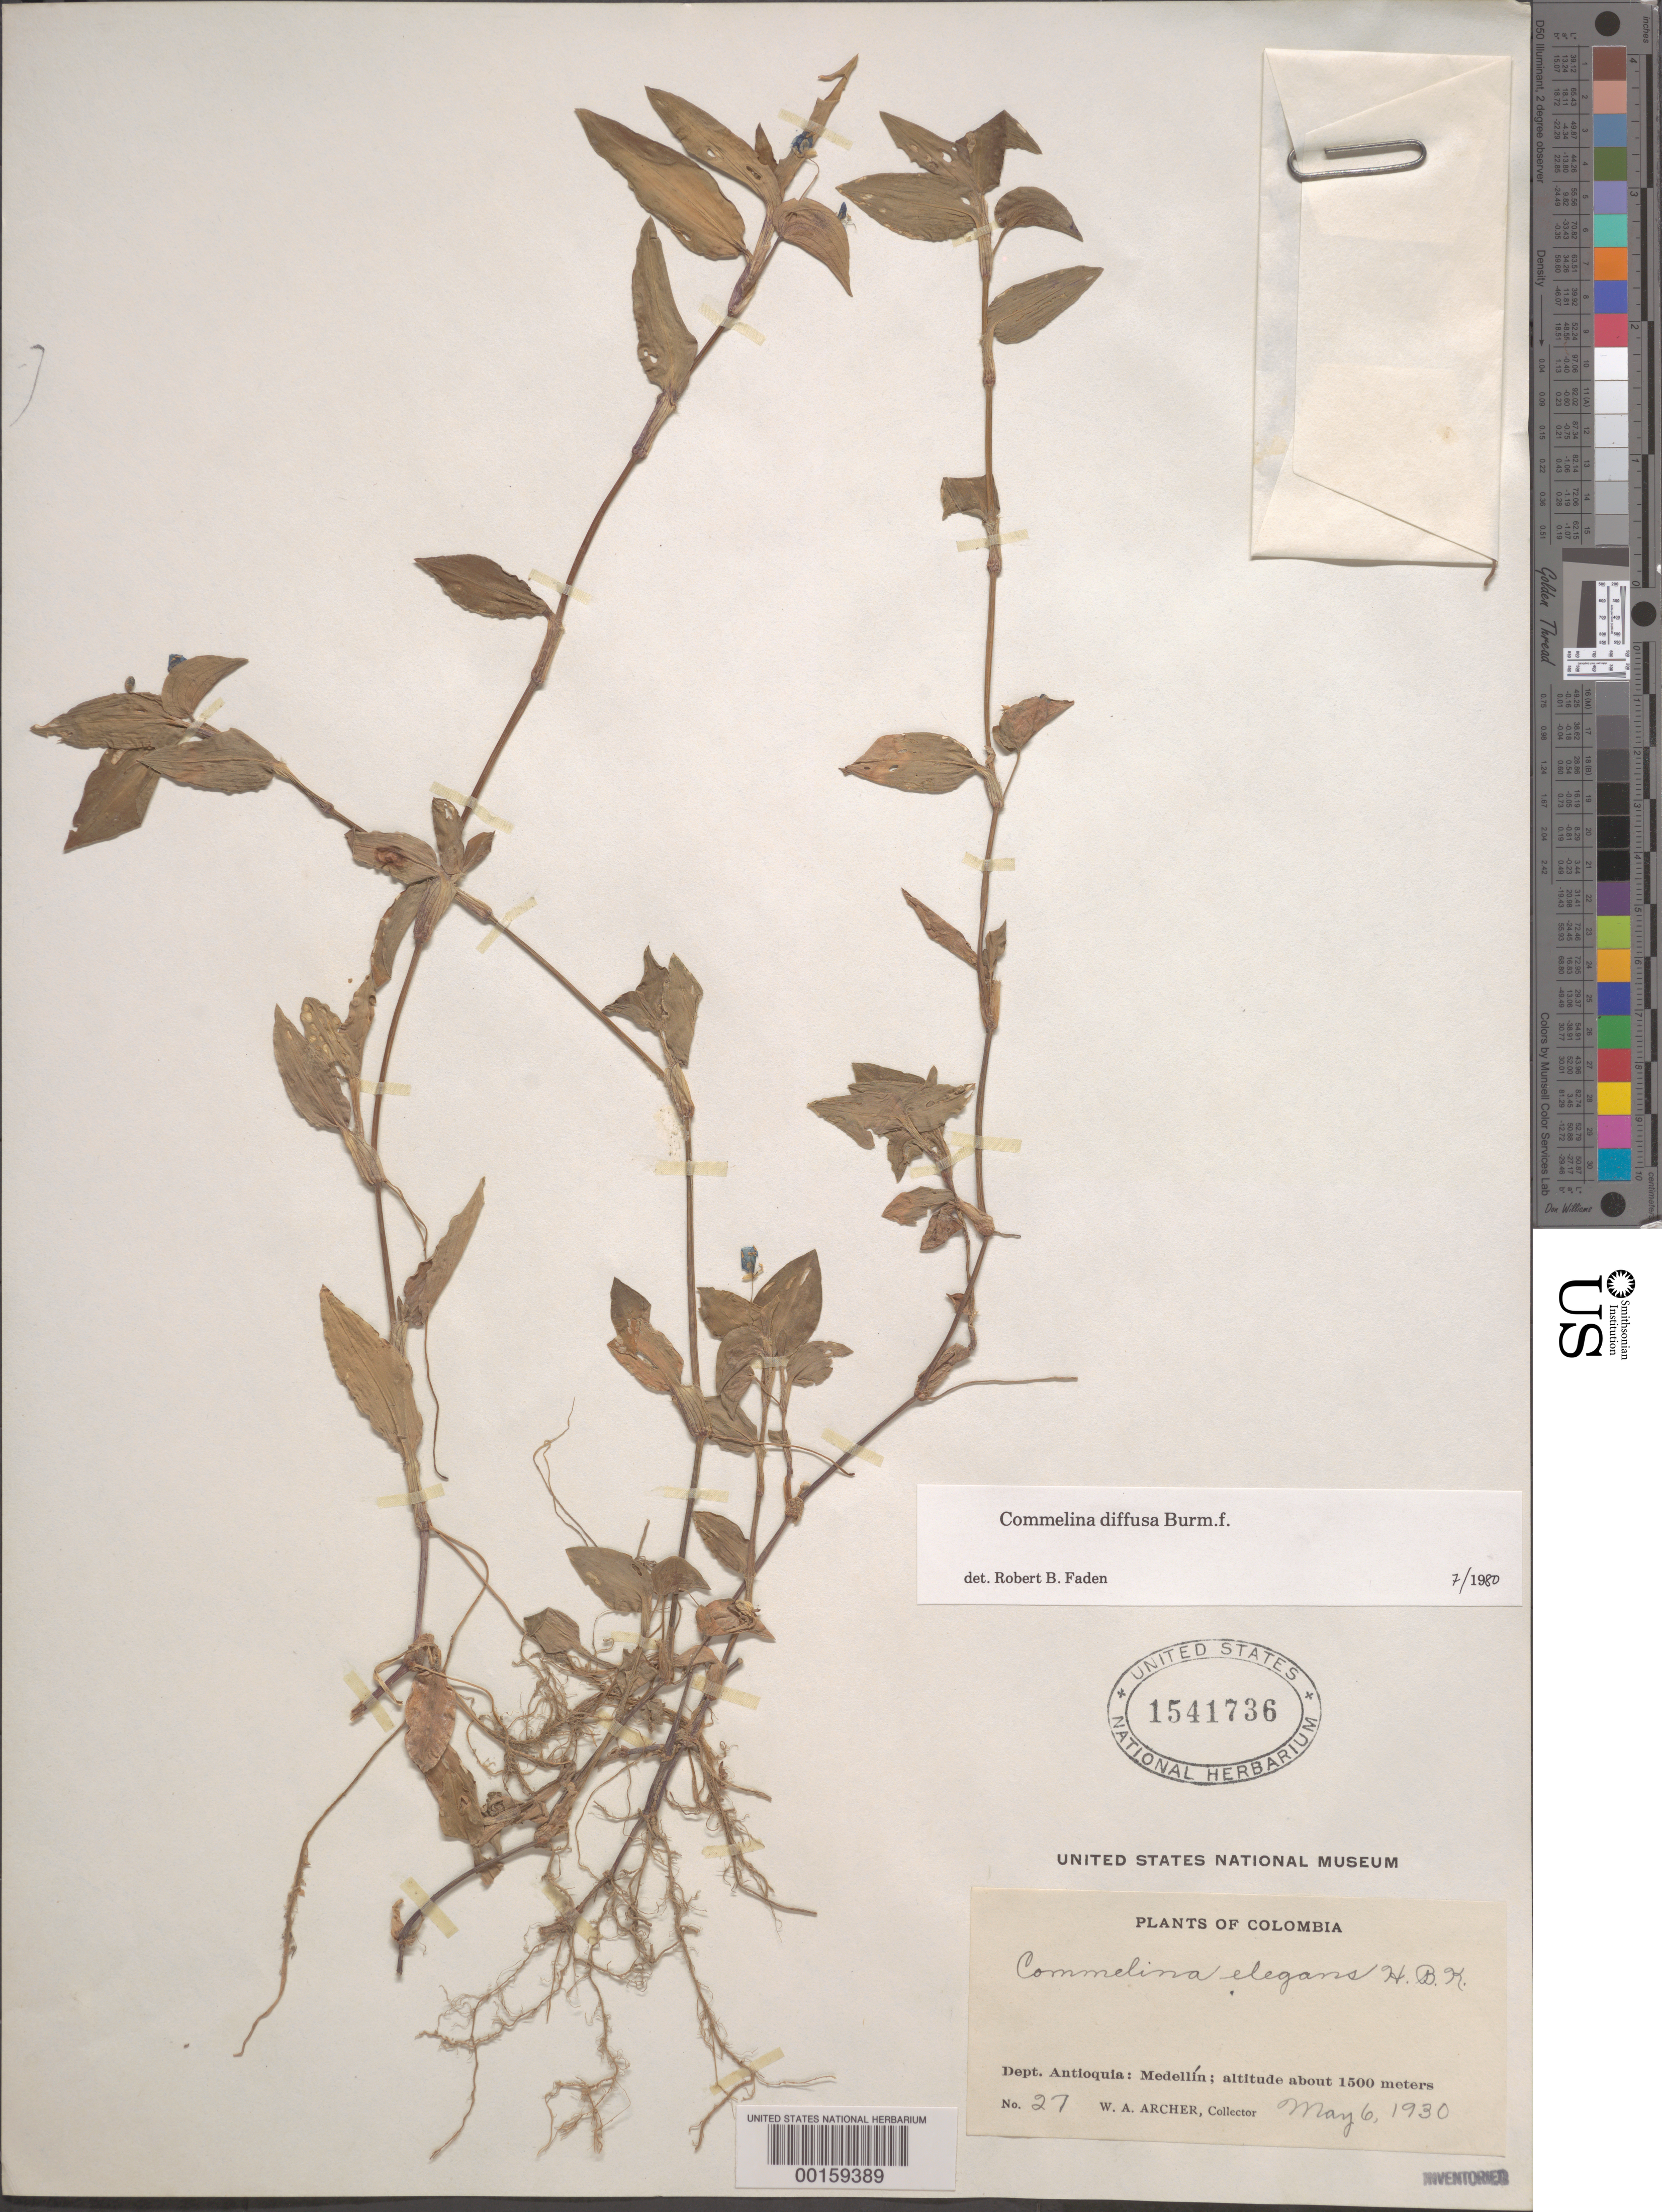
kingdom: Plantae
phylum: Tracheophyta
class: Liliopsida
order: Commelinales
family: Commelinaceae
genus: Commelina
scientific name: Commelina diffusa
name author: Burm. f.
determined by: Faden, Robert B., (US), Smithsonian Institution - National Museum of Natural History (UNITED STATES)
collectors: W. A. Archer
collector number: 27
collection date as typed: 06 May 1930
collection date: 1930-05-06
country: Colombia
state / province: Antioquia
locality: Medellin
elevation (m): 1500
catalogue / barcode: US 1541736